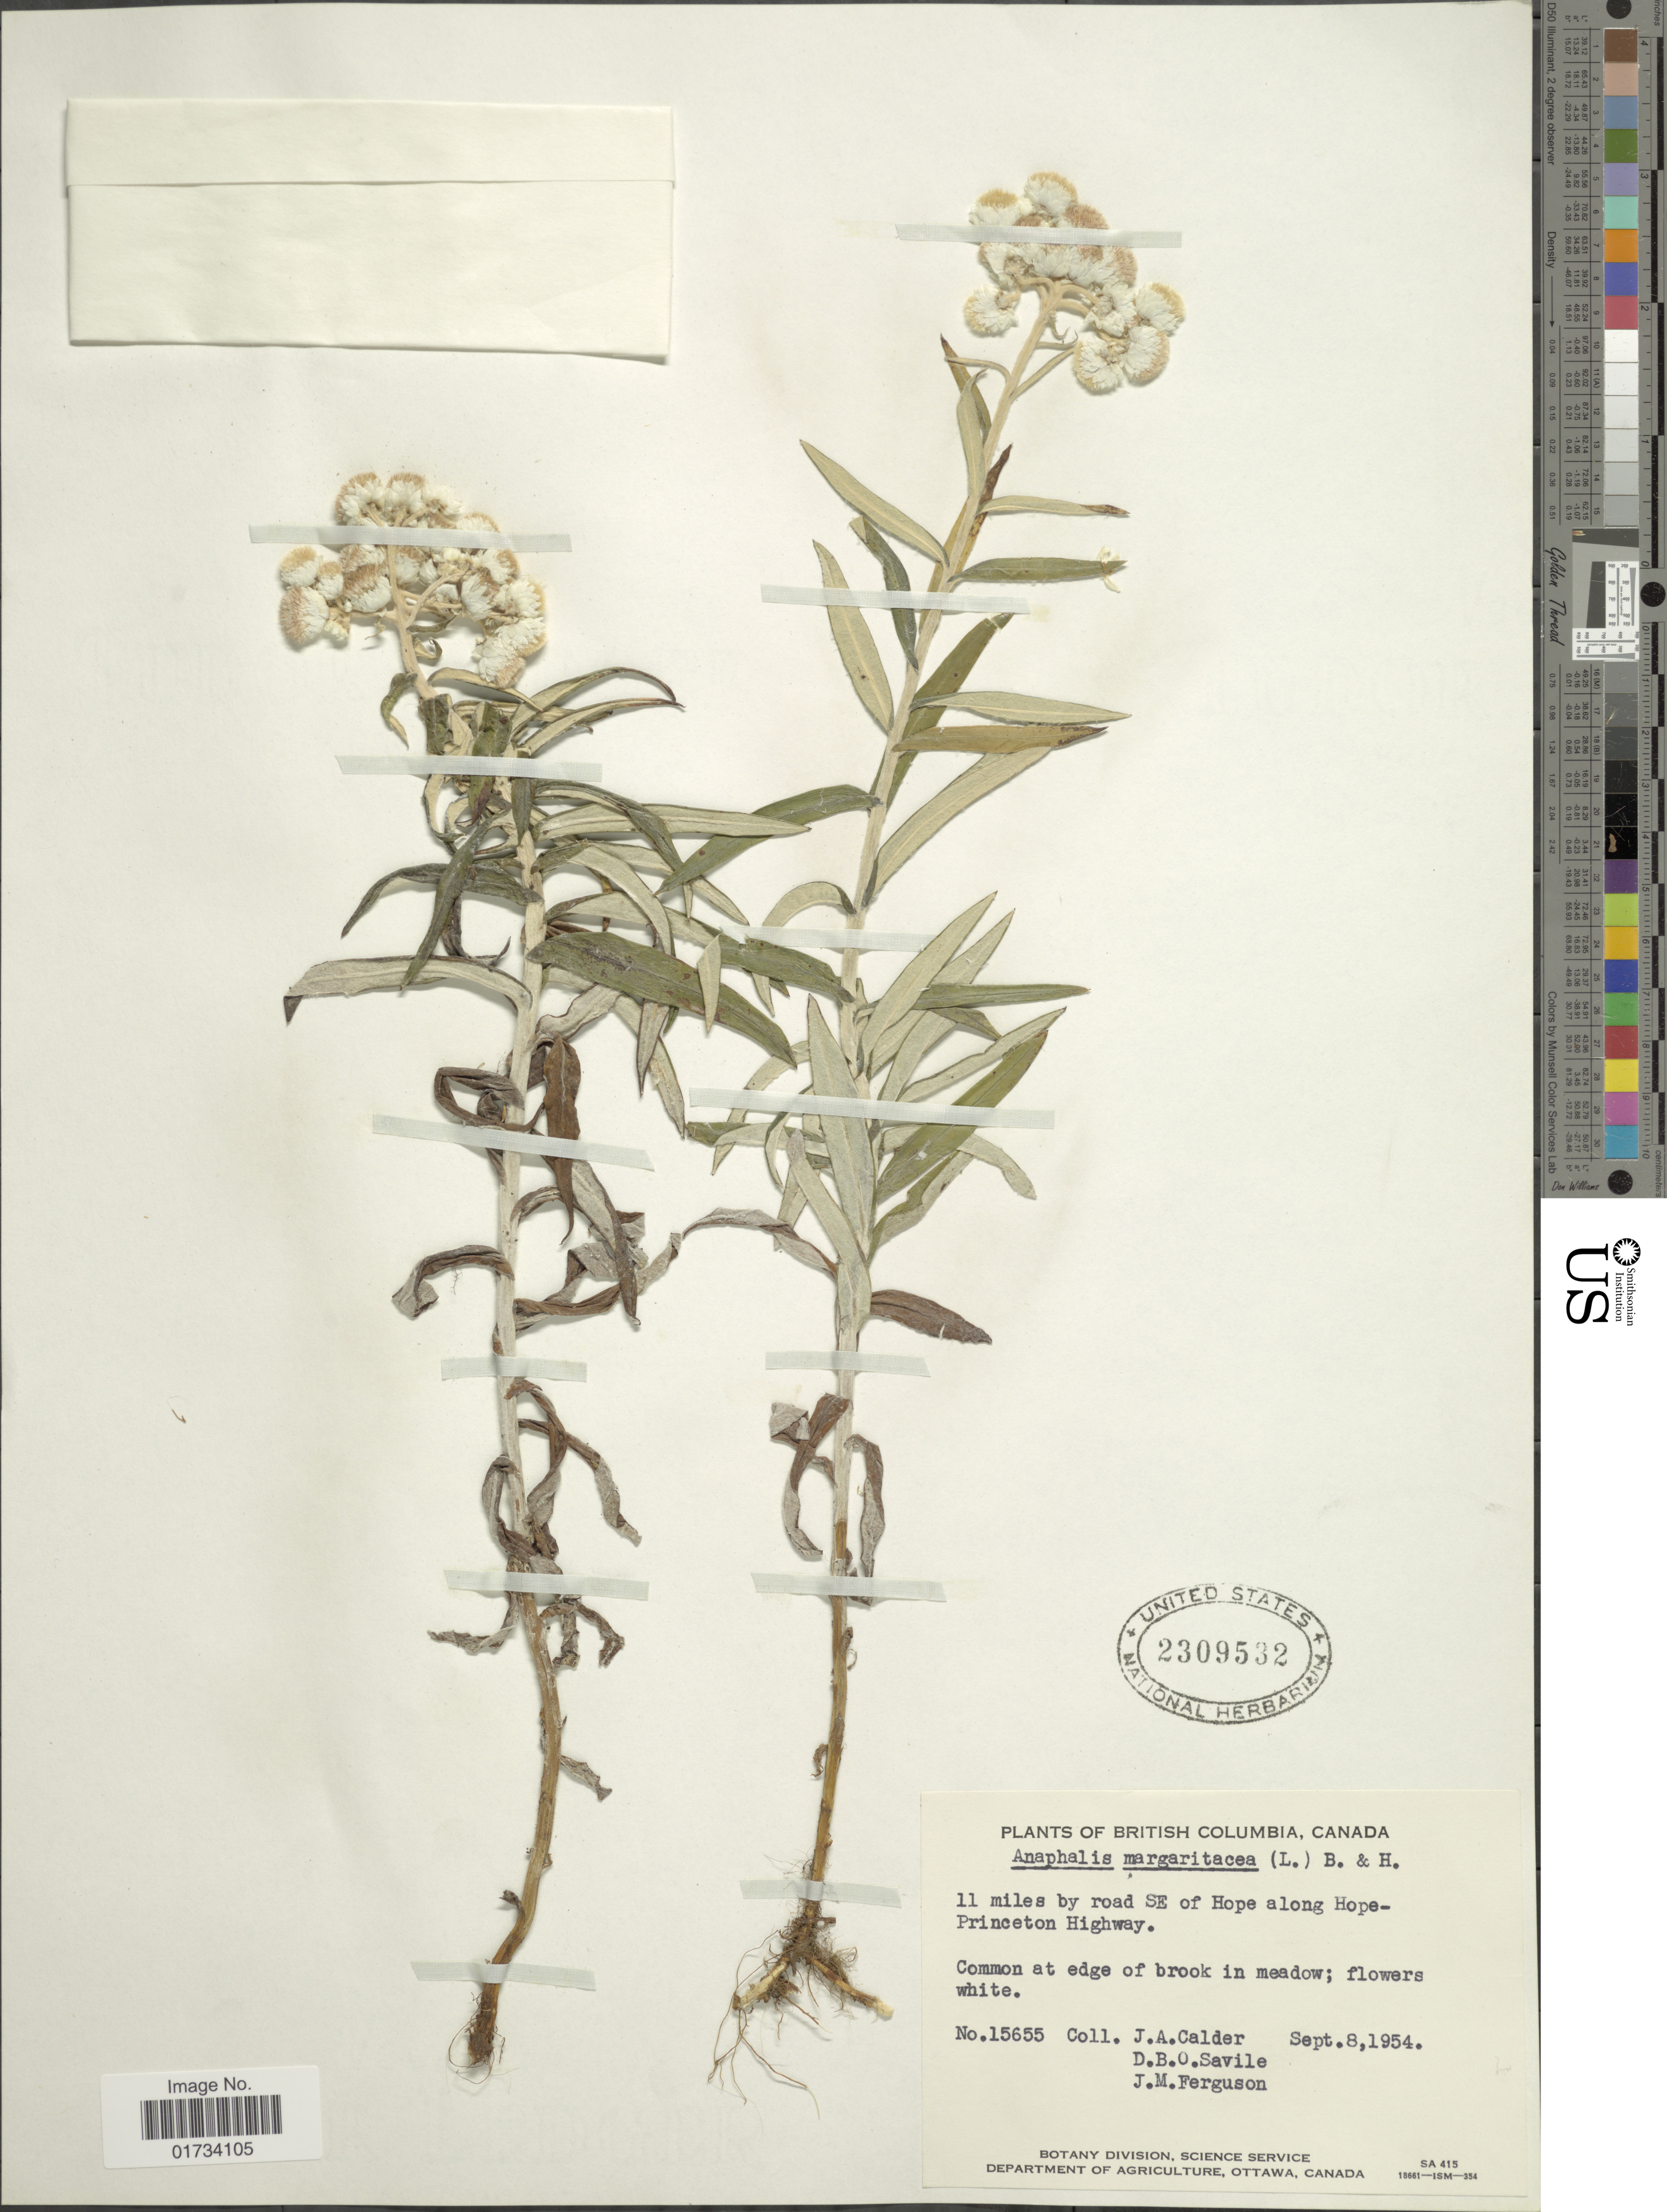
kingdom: Plantae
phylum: Tracheophyta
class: Magnoliopsida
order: Asterales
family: Asteraceae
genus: Anaphalis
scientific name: Anaphalis margaritacea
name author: (L.) Benth. & Hook. f.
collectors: J. A. Calder, D. Savile & J. M. Ferguson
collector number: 15655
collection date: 1954-09-08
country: Canada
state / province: British Columbia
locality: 11 mile by road SE of Hope along Hope-Princeton Highway, common at edge of brook in meadow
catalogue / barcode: US 2309532